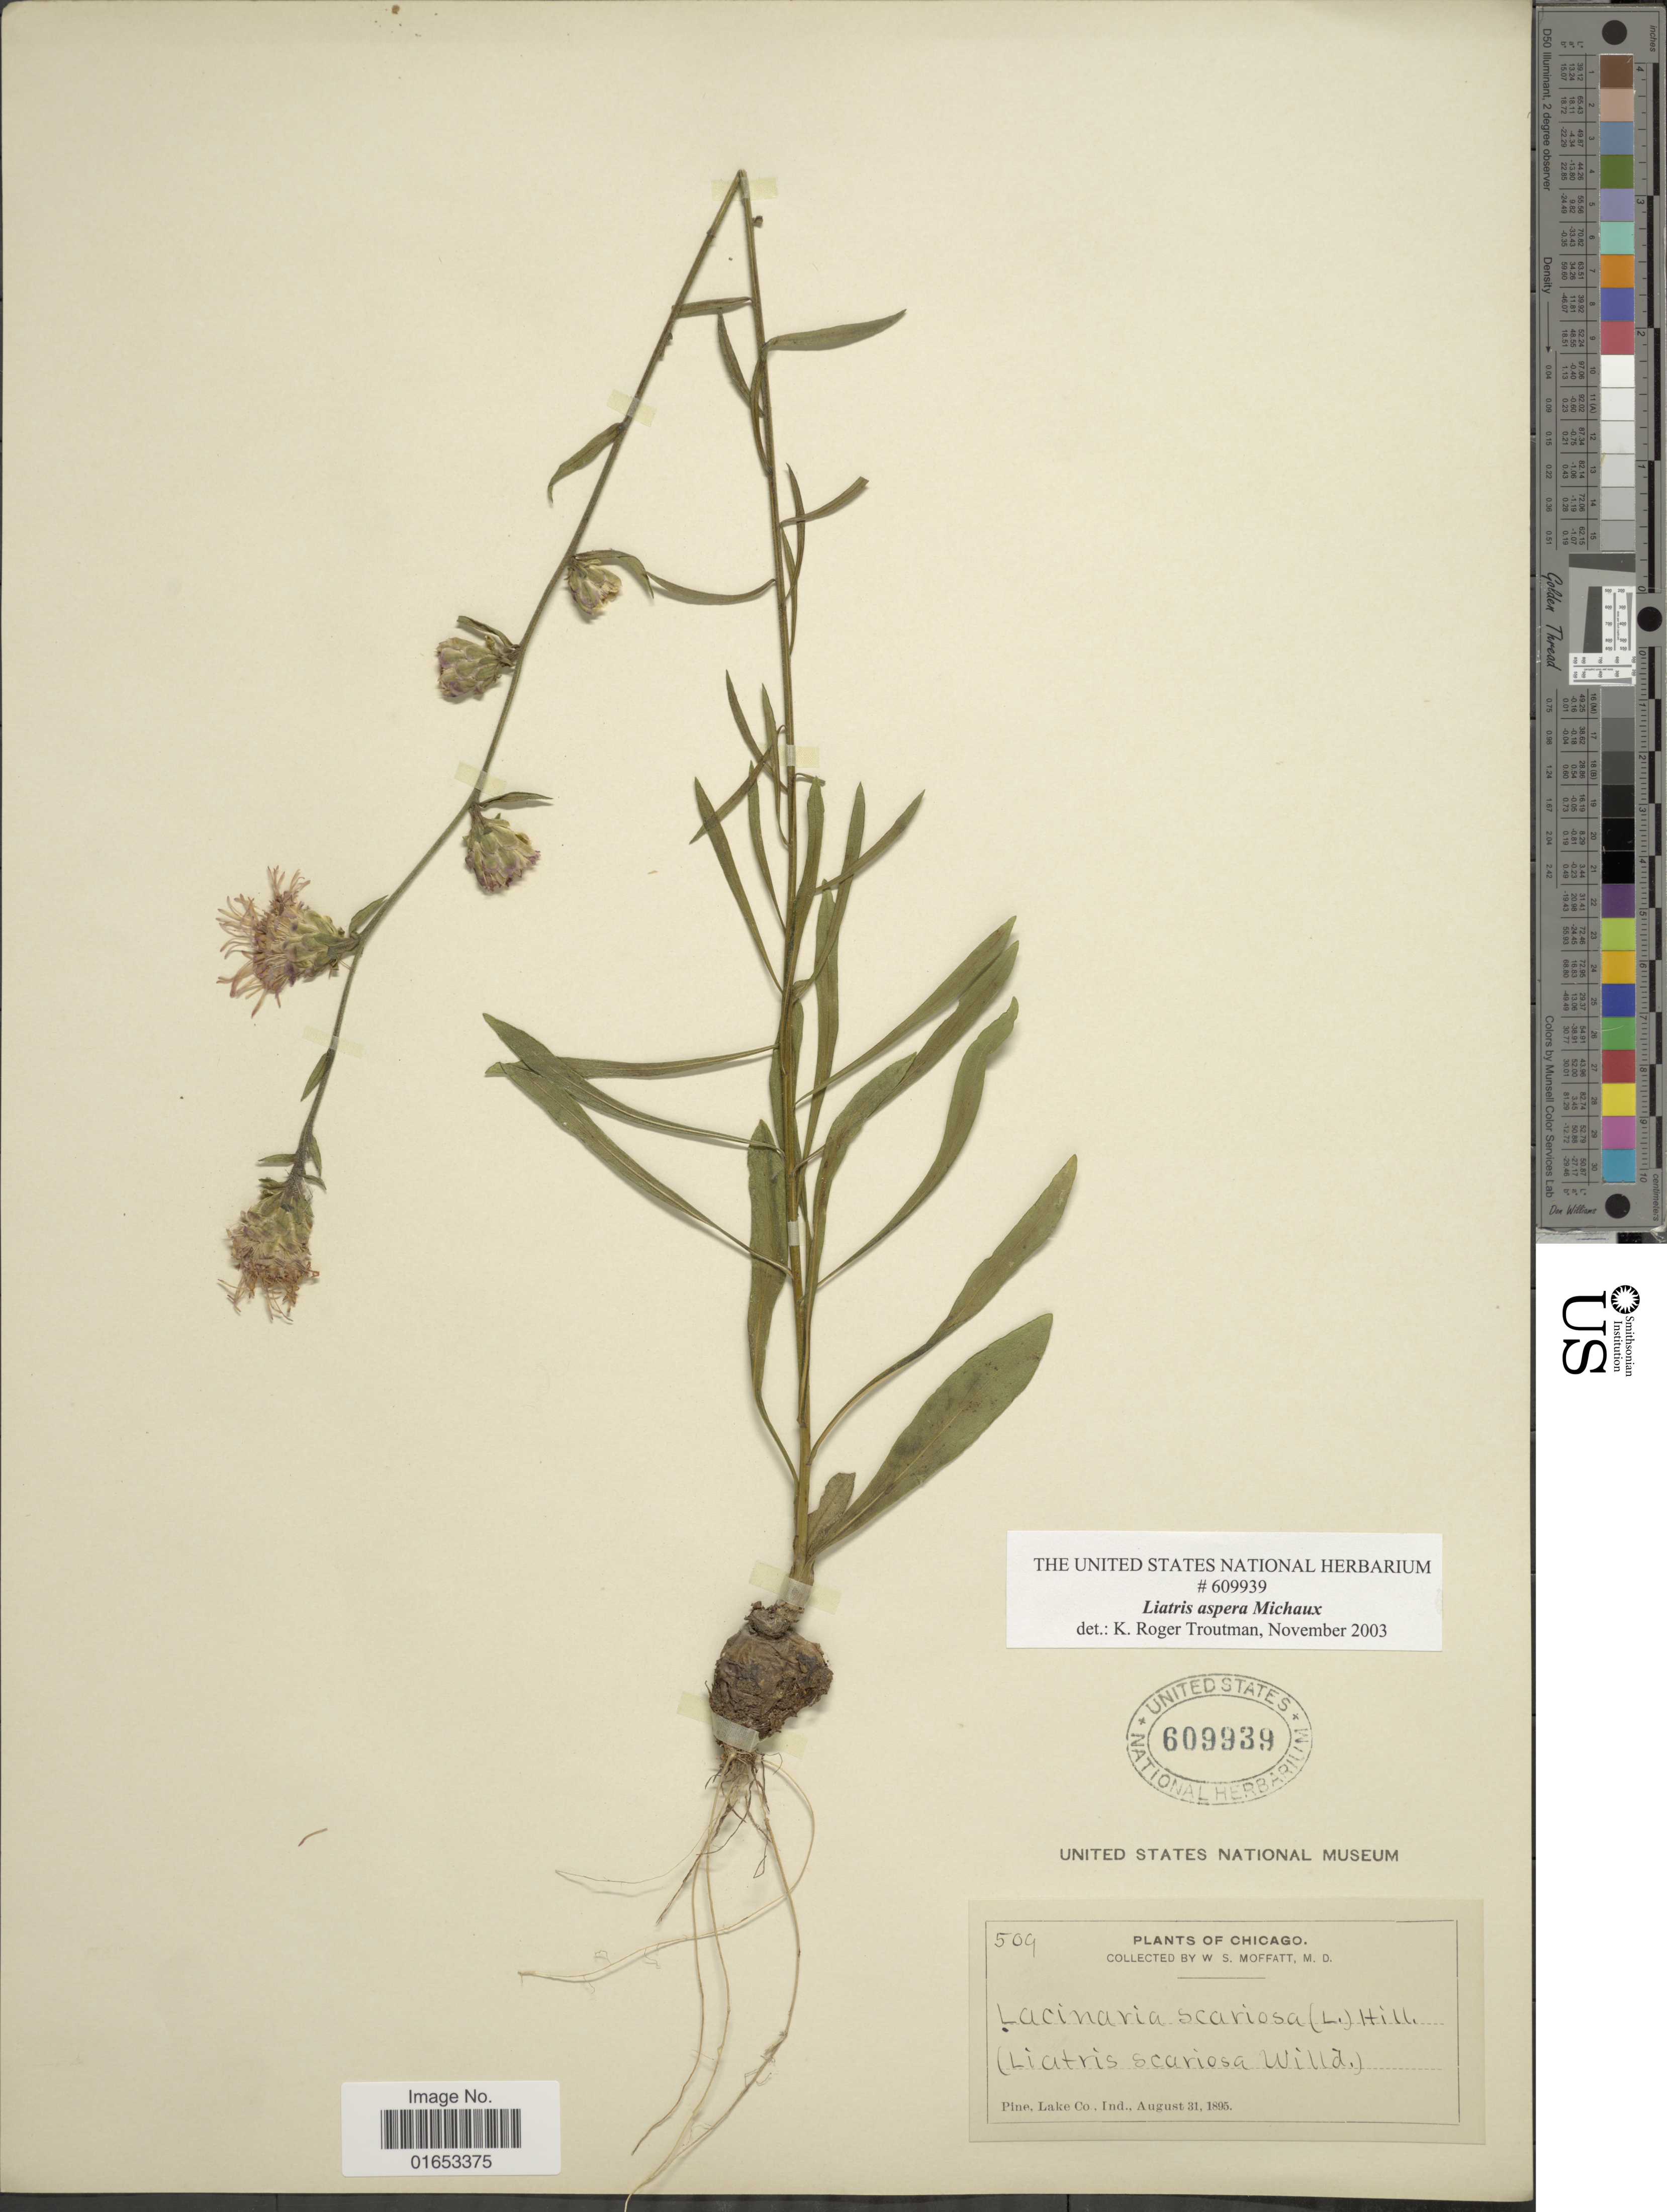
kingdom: Plantae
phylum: Tracheophyta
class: Magnoliopsida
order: Asterales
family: Asteraceae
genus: Liatris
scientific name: Liatris aspera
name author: Michx.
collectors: W. Moffatt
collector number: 509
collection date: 1895-08-31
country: United States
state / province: Indiana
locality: Pine, Lake Co., Ind. Chicago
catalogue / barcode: US 609939